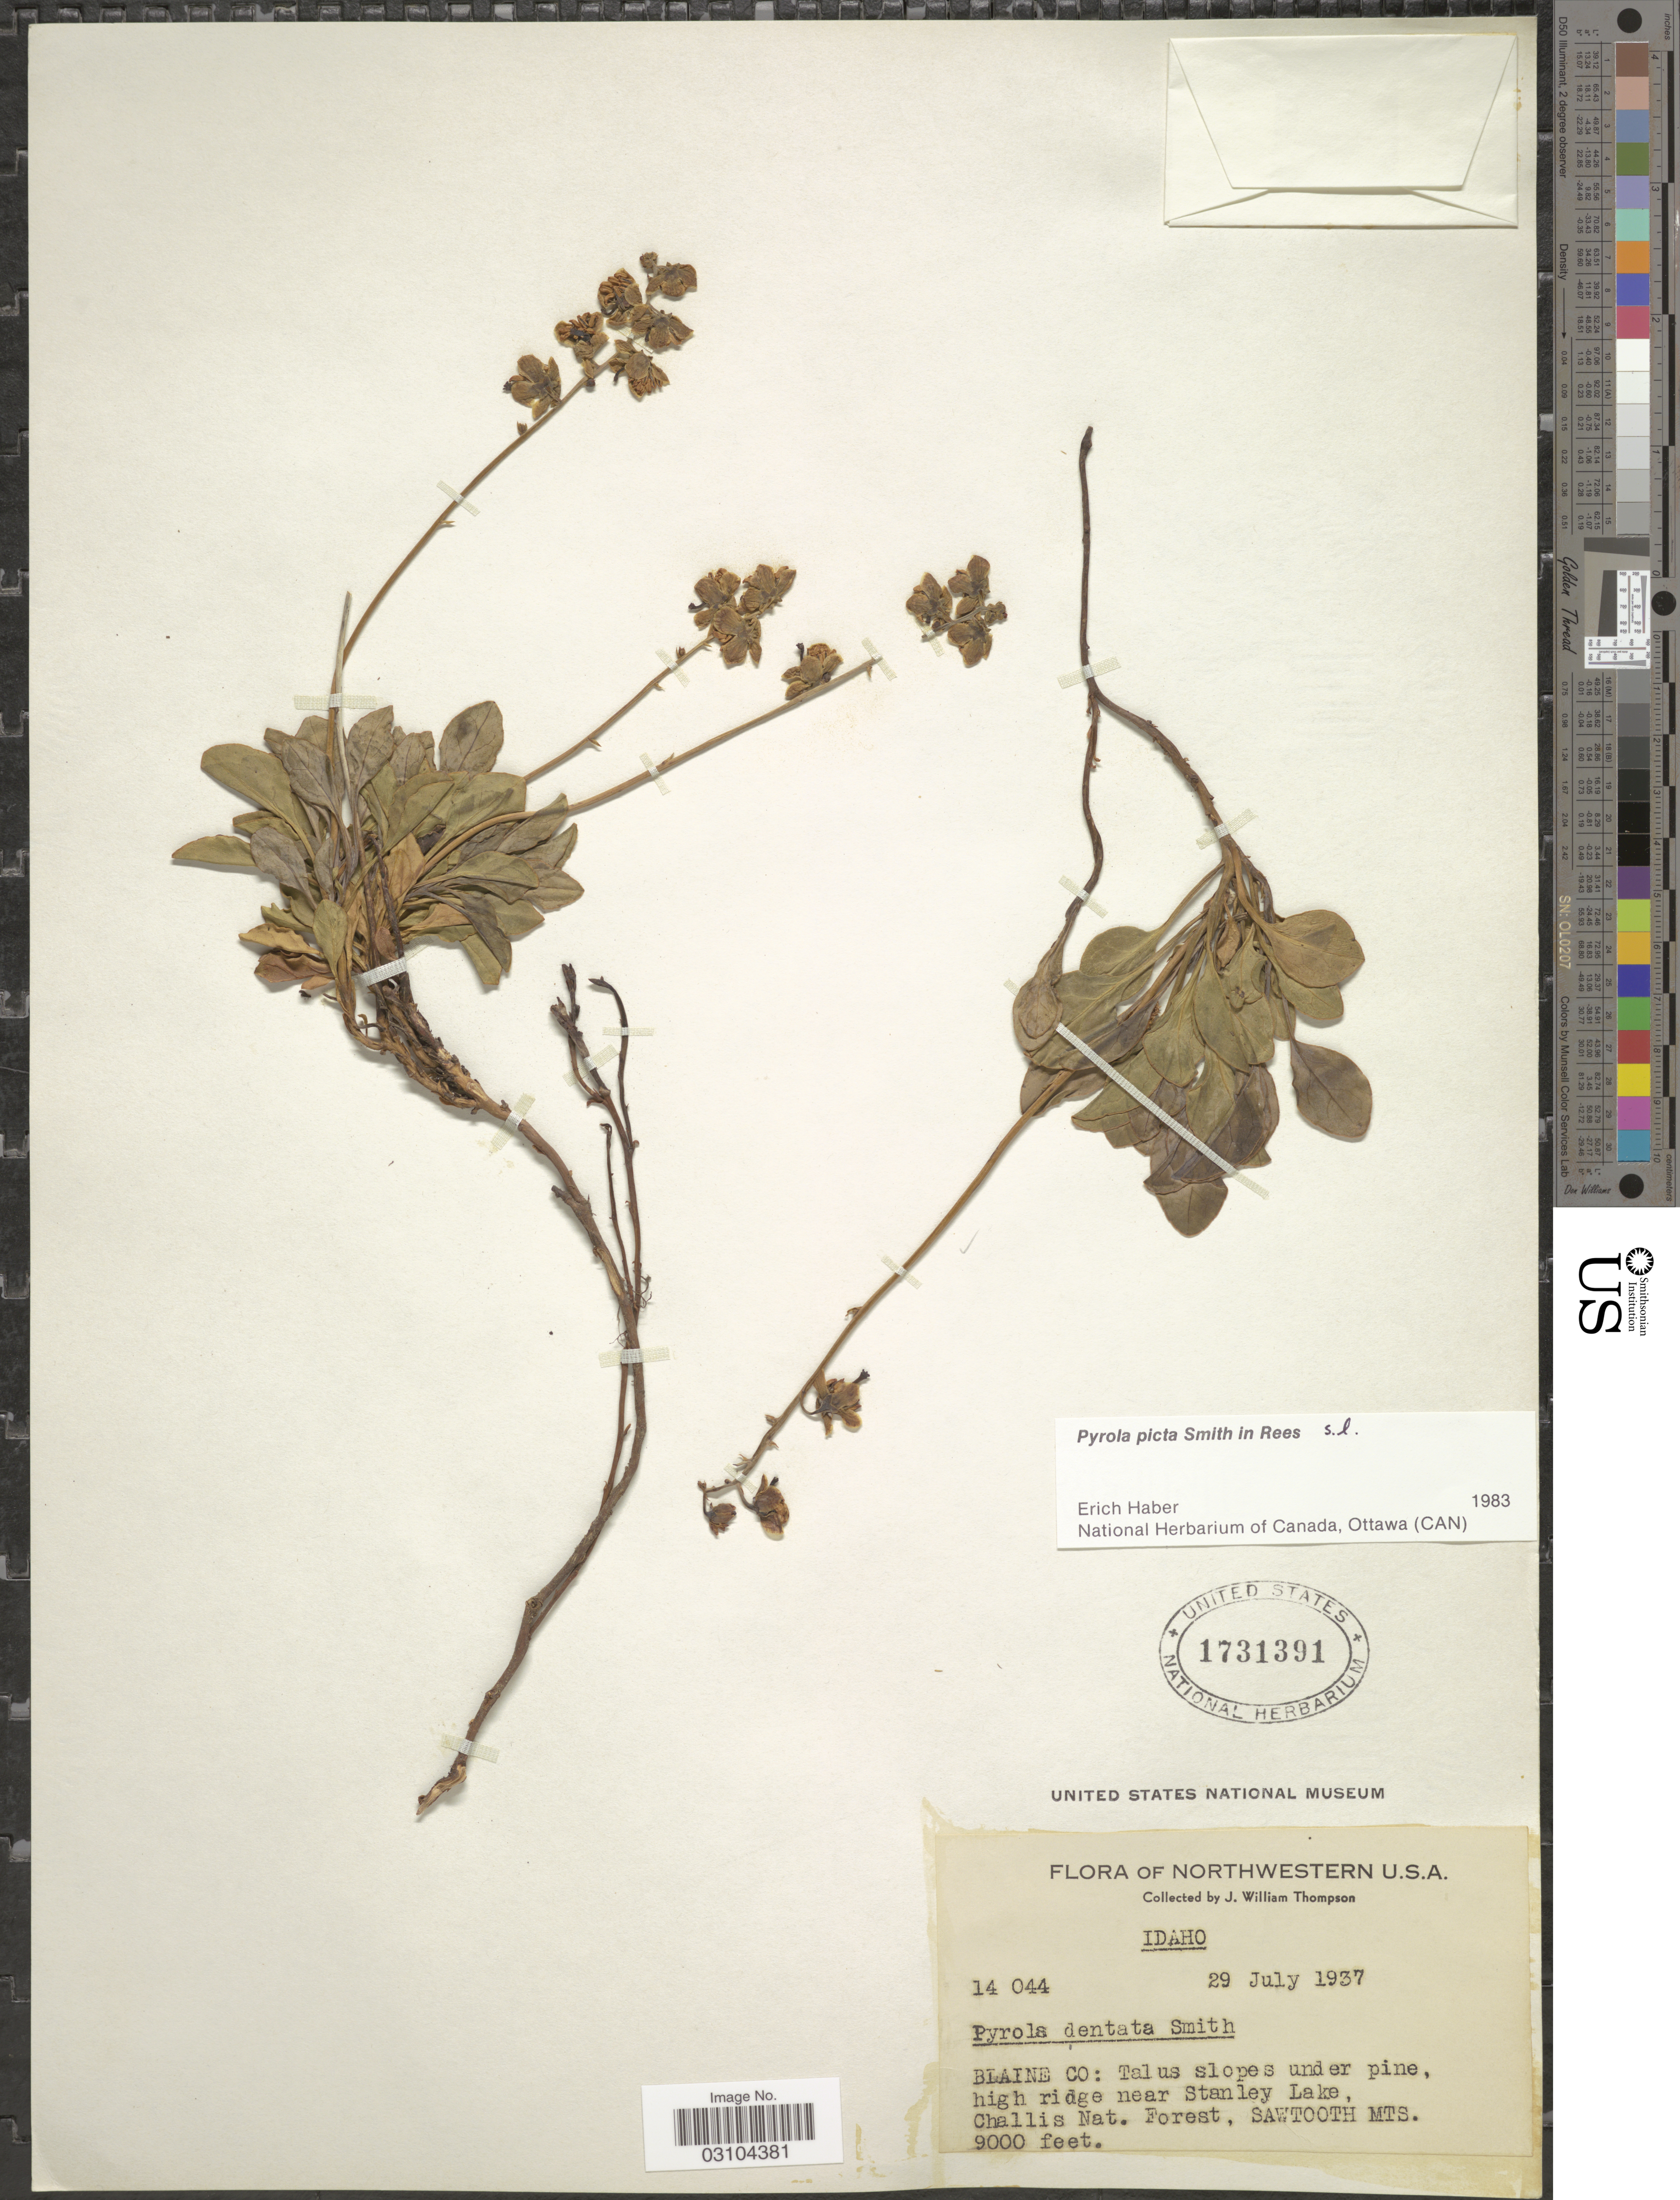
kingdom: Plantae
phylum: Tracheophyta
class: Magnoliopsida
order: Ericales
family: Ericaceae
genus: Pyrola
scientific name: Pyrola picta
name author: Sm. in Rees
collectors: J. W. Thompson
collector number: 14044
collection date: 1937-07-29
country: United States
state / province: Idaho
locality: Northwestern U.S.A., Blaine Co: Talus slope under pine, high ridge near Stanley Lake, Challis Nat. Forest, Sawtooth Mts.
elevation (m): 2743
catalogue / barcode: US 1731391